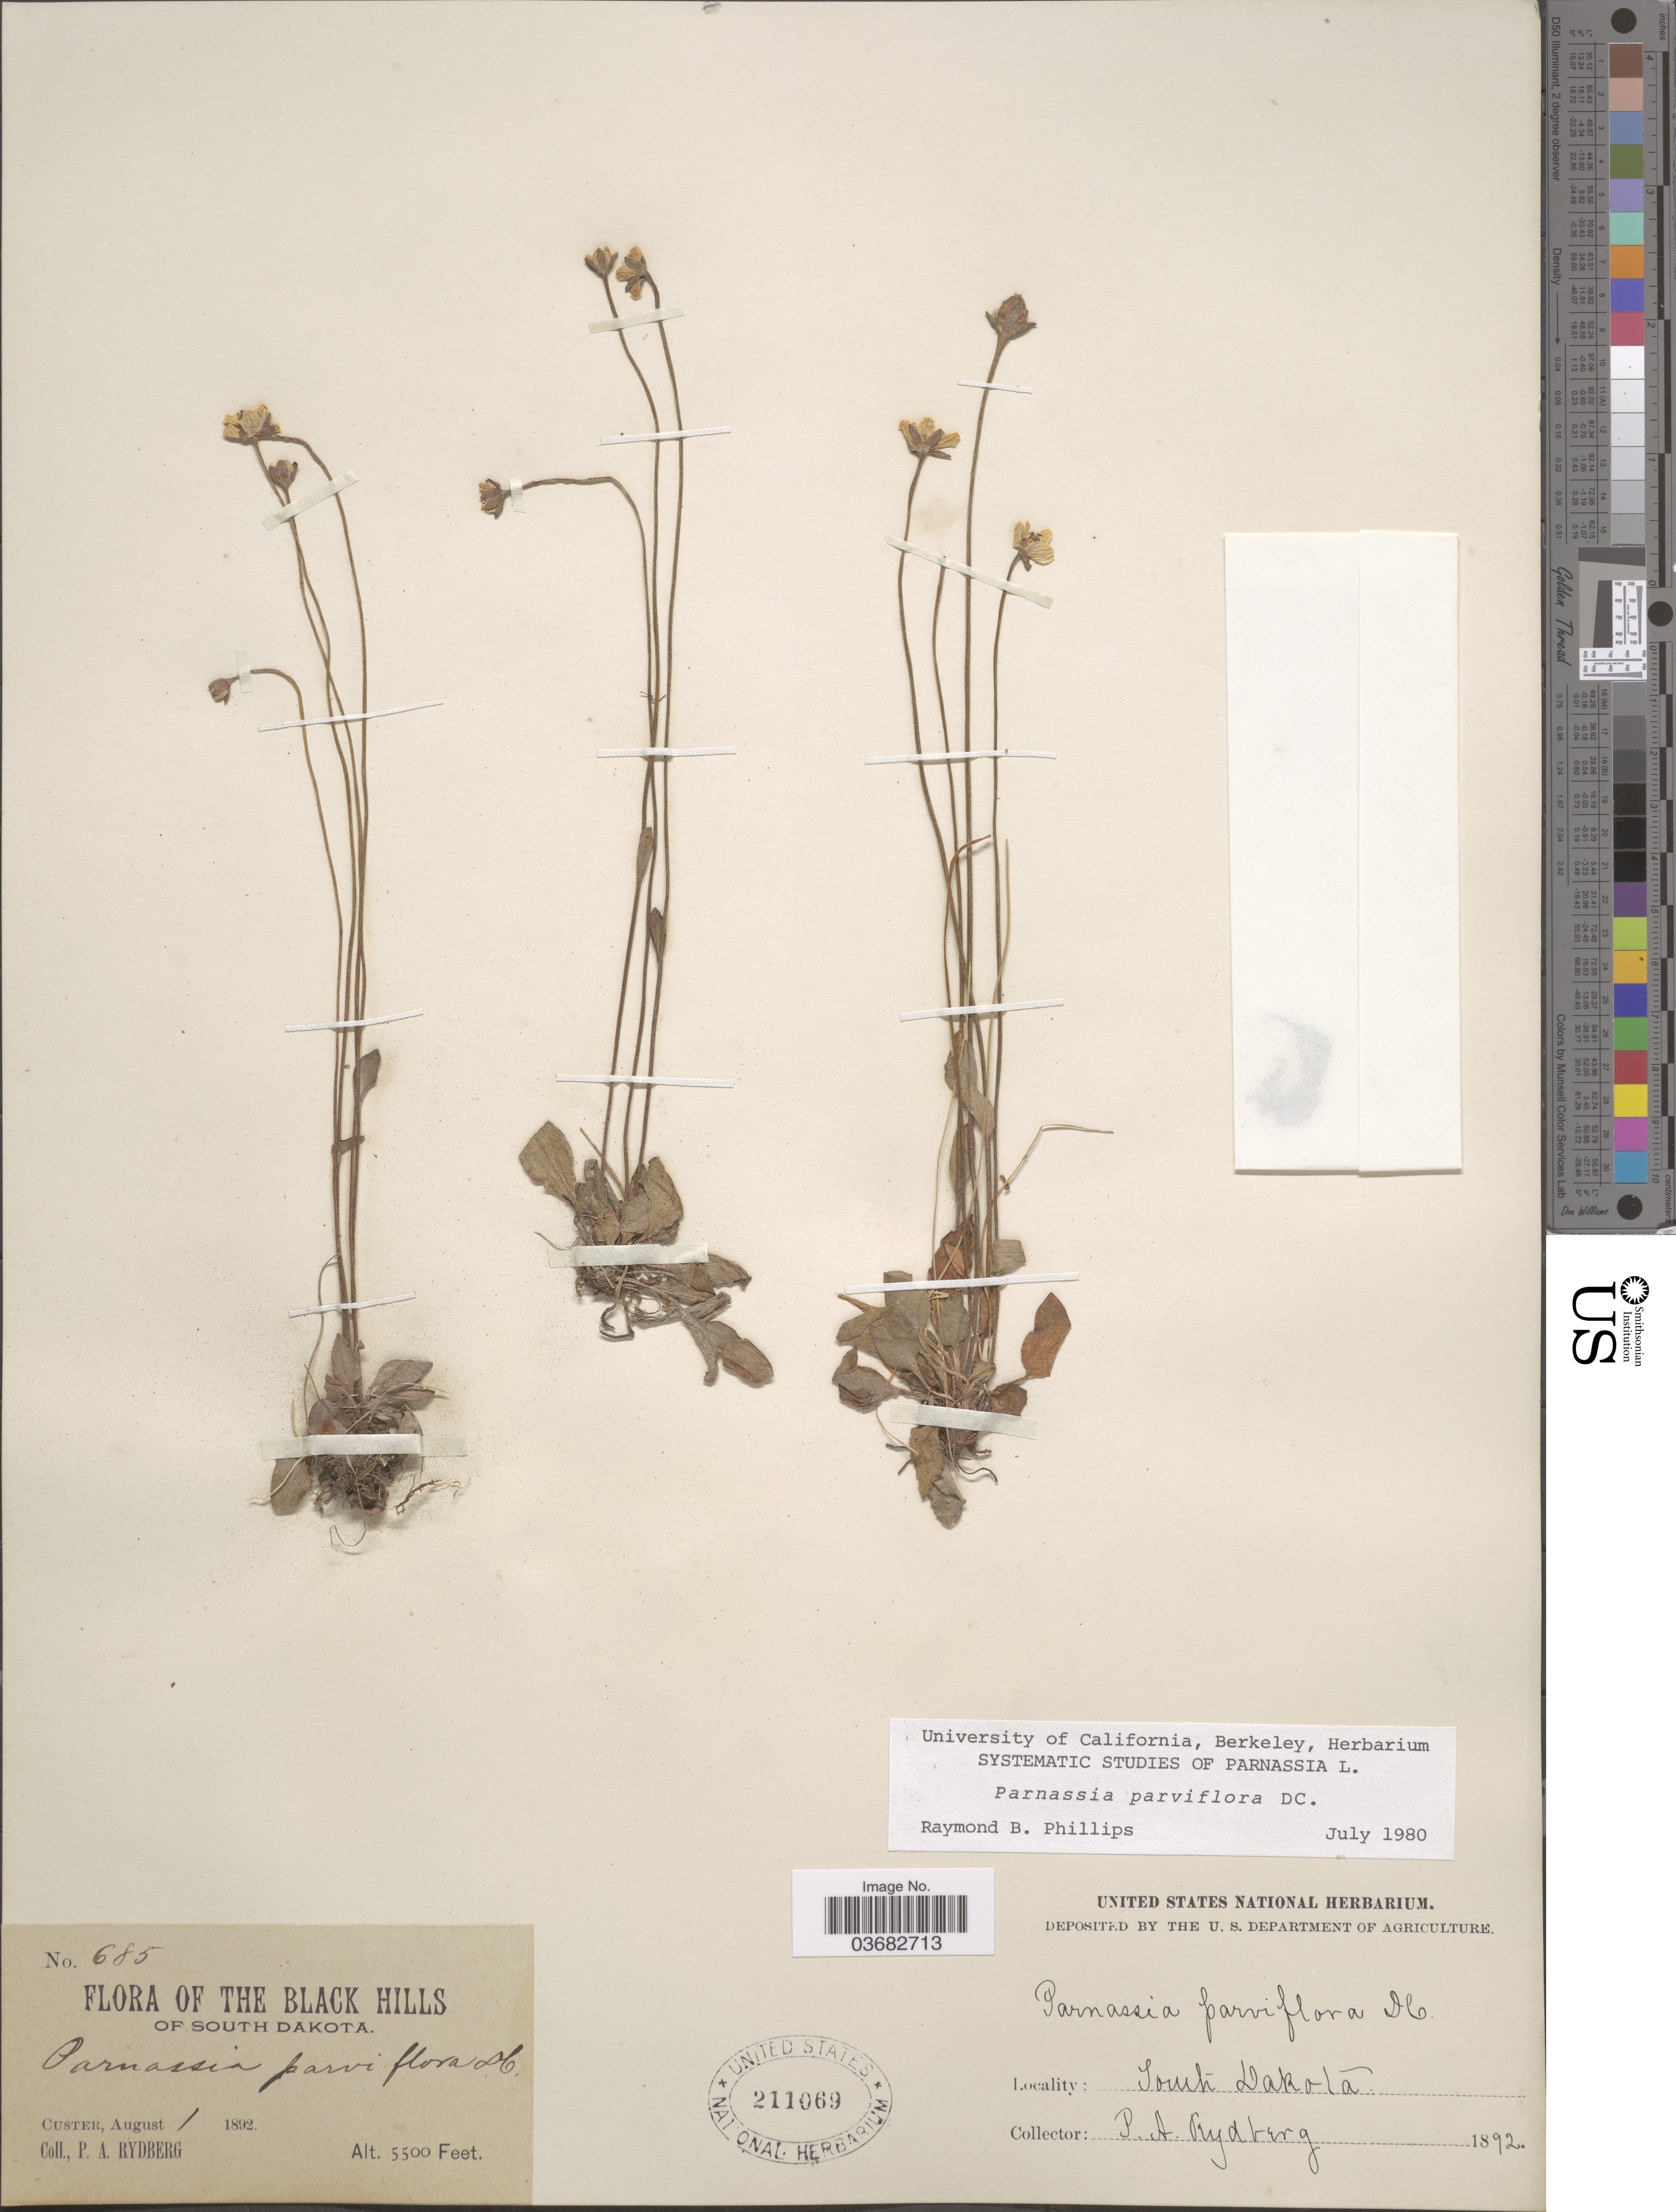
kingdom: Plantae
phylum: Tracheophyta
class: Magnoliopsida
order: Celastrales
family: Parnassiaceae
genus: Parnassia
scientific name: Parnassia parviflora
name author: DC.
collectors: P. A. Rydberg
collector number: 685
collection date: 1892-08-01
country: United States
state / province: South Dakota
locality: The Black Hills of South Dakota. Custer.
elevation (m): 1676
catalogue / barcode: US 211069